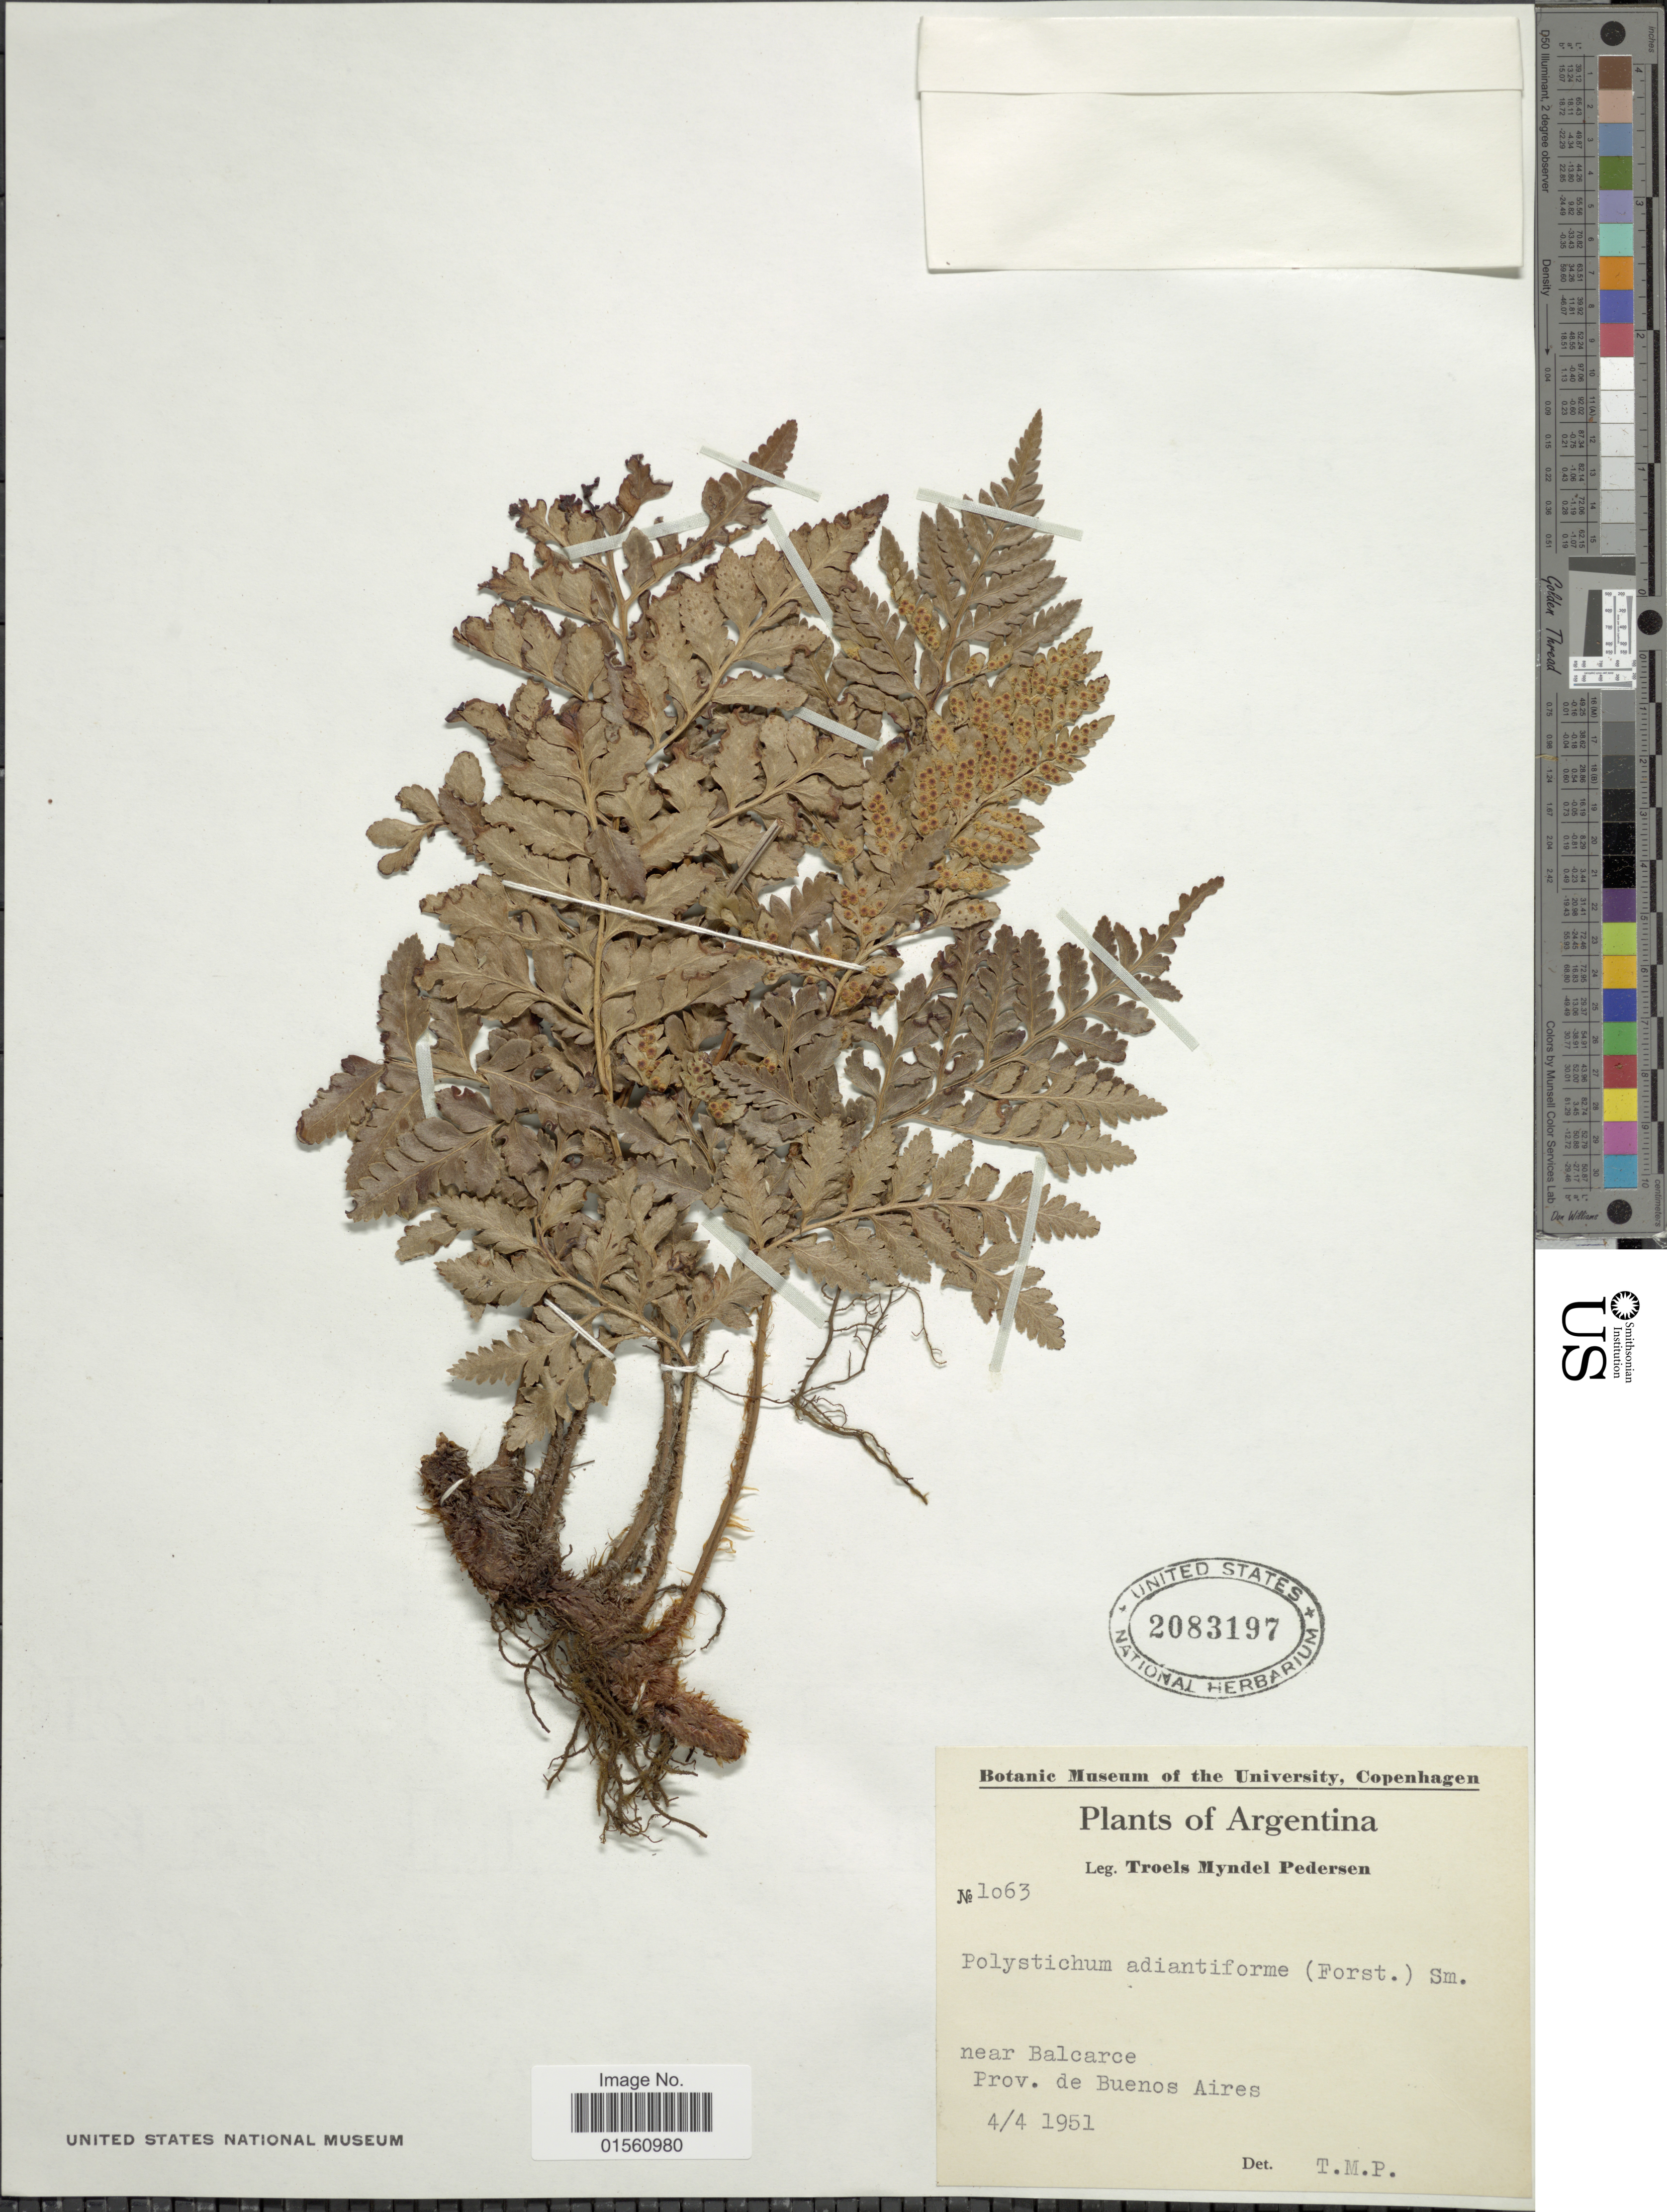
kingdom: Plantae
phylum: Tracheophyta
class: Polypodiopsida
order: Polypodiales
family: Dryopteridaceae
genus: Rumohra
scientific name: Rumohra adiantiformis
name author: (G. Forst.) Ching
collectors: T. Pederson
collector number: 1063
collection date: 1951-04-04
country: Argentina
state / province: Buenos Aires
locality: Argentina, near Balcarce, Prov. de Buenos Aires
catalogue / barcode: US 2083197